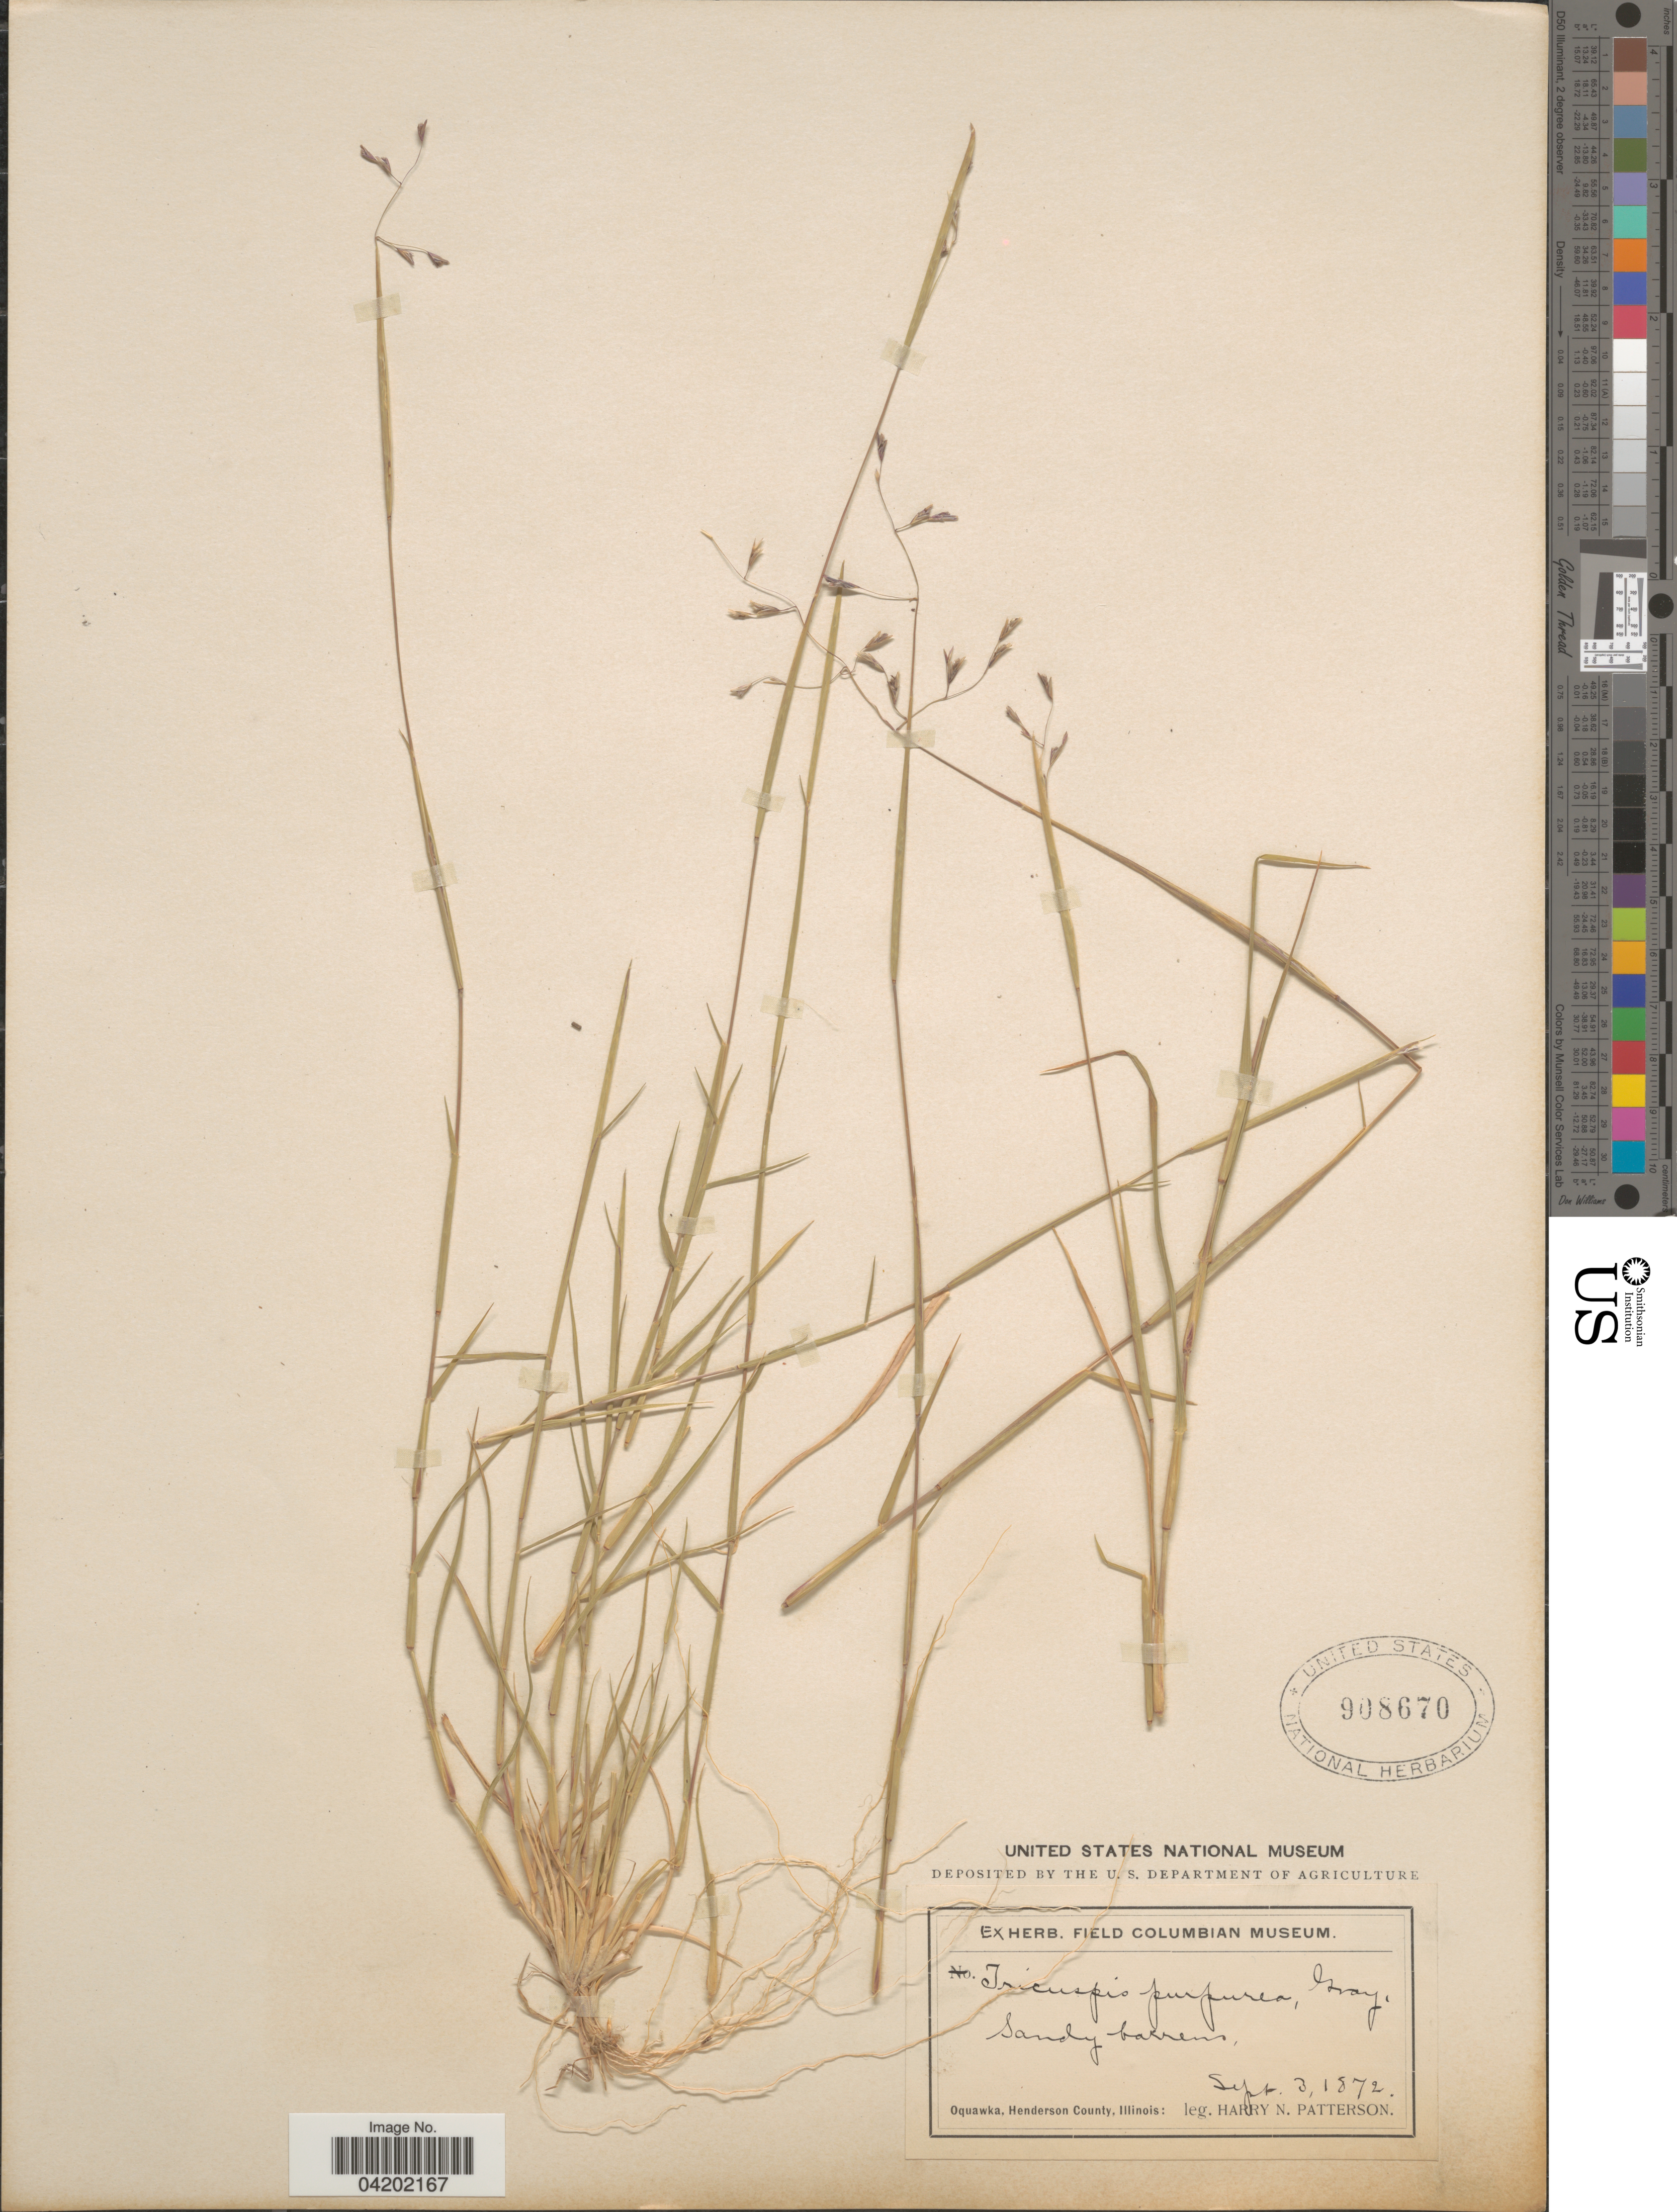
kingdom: Plantae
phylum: Tracheophyta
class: Liliopsida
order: Poales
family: Poaceae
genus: Triplasis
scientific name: Triplasis purpurea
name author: (Walter) Chapm.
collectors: H. N. Patterson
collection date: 1872-09-03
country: United States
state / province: Illinois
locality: Sandy barrens, Oquawka, Henderson County.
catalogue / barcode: US 908670